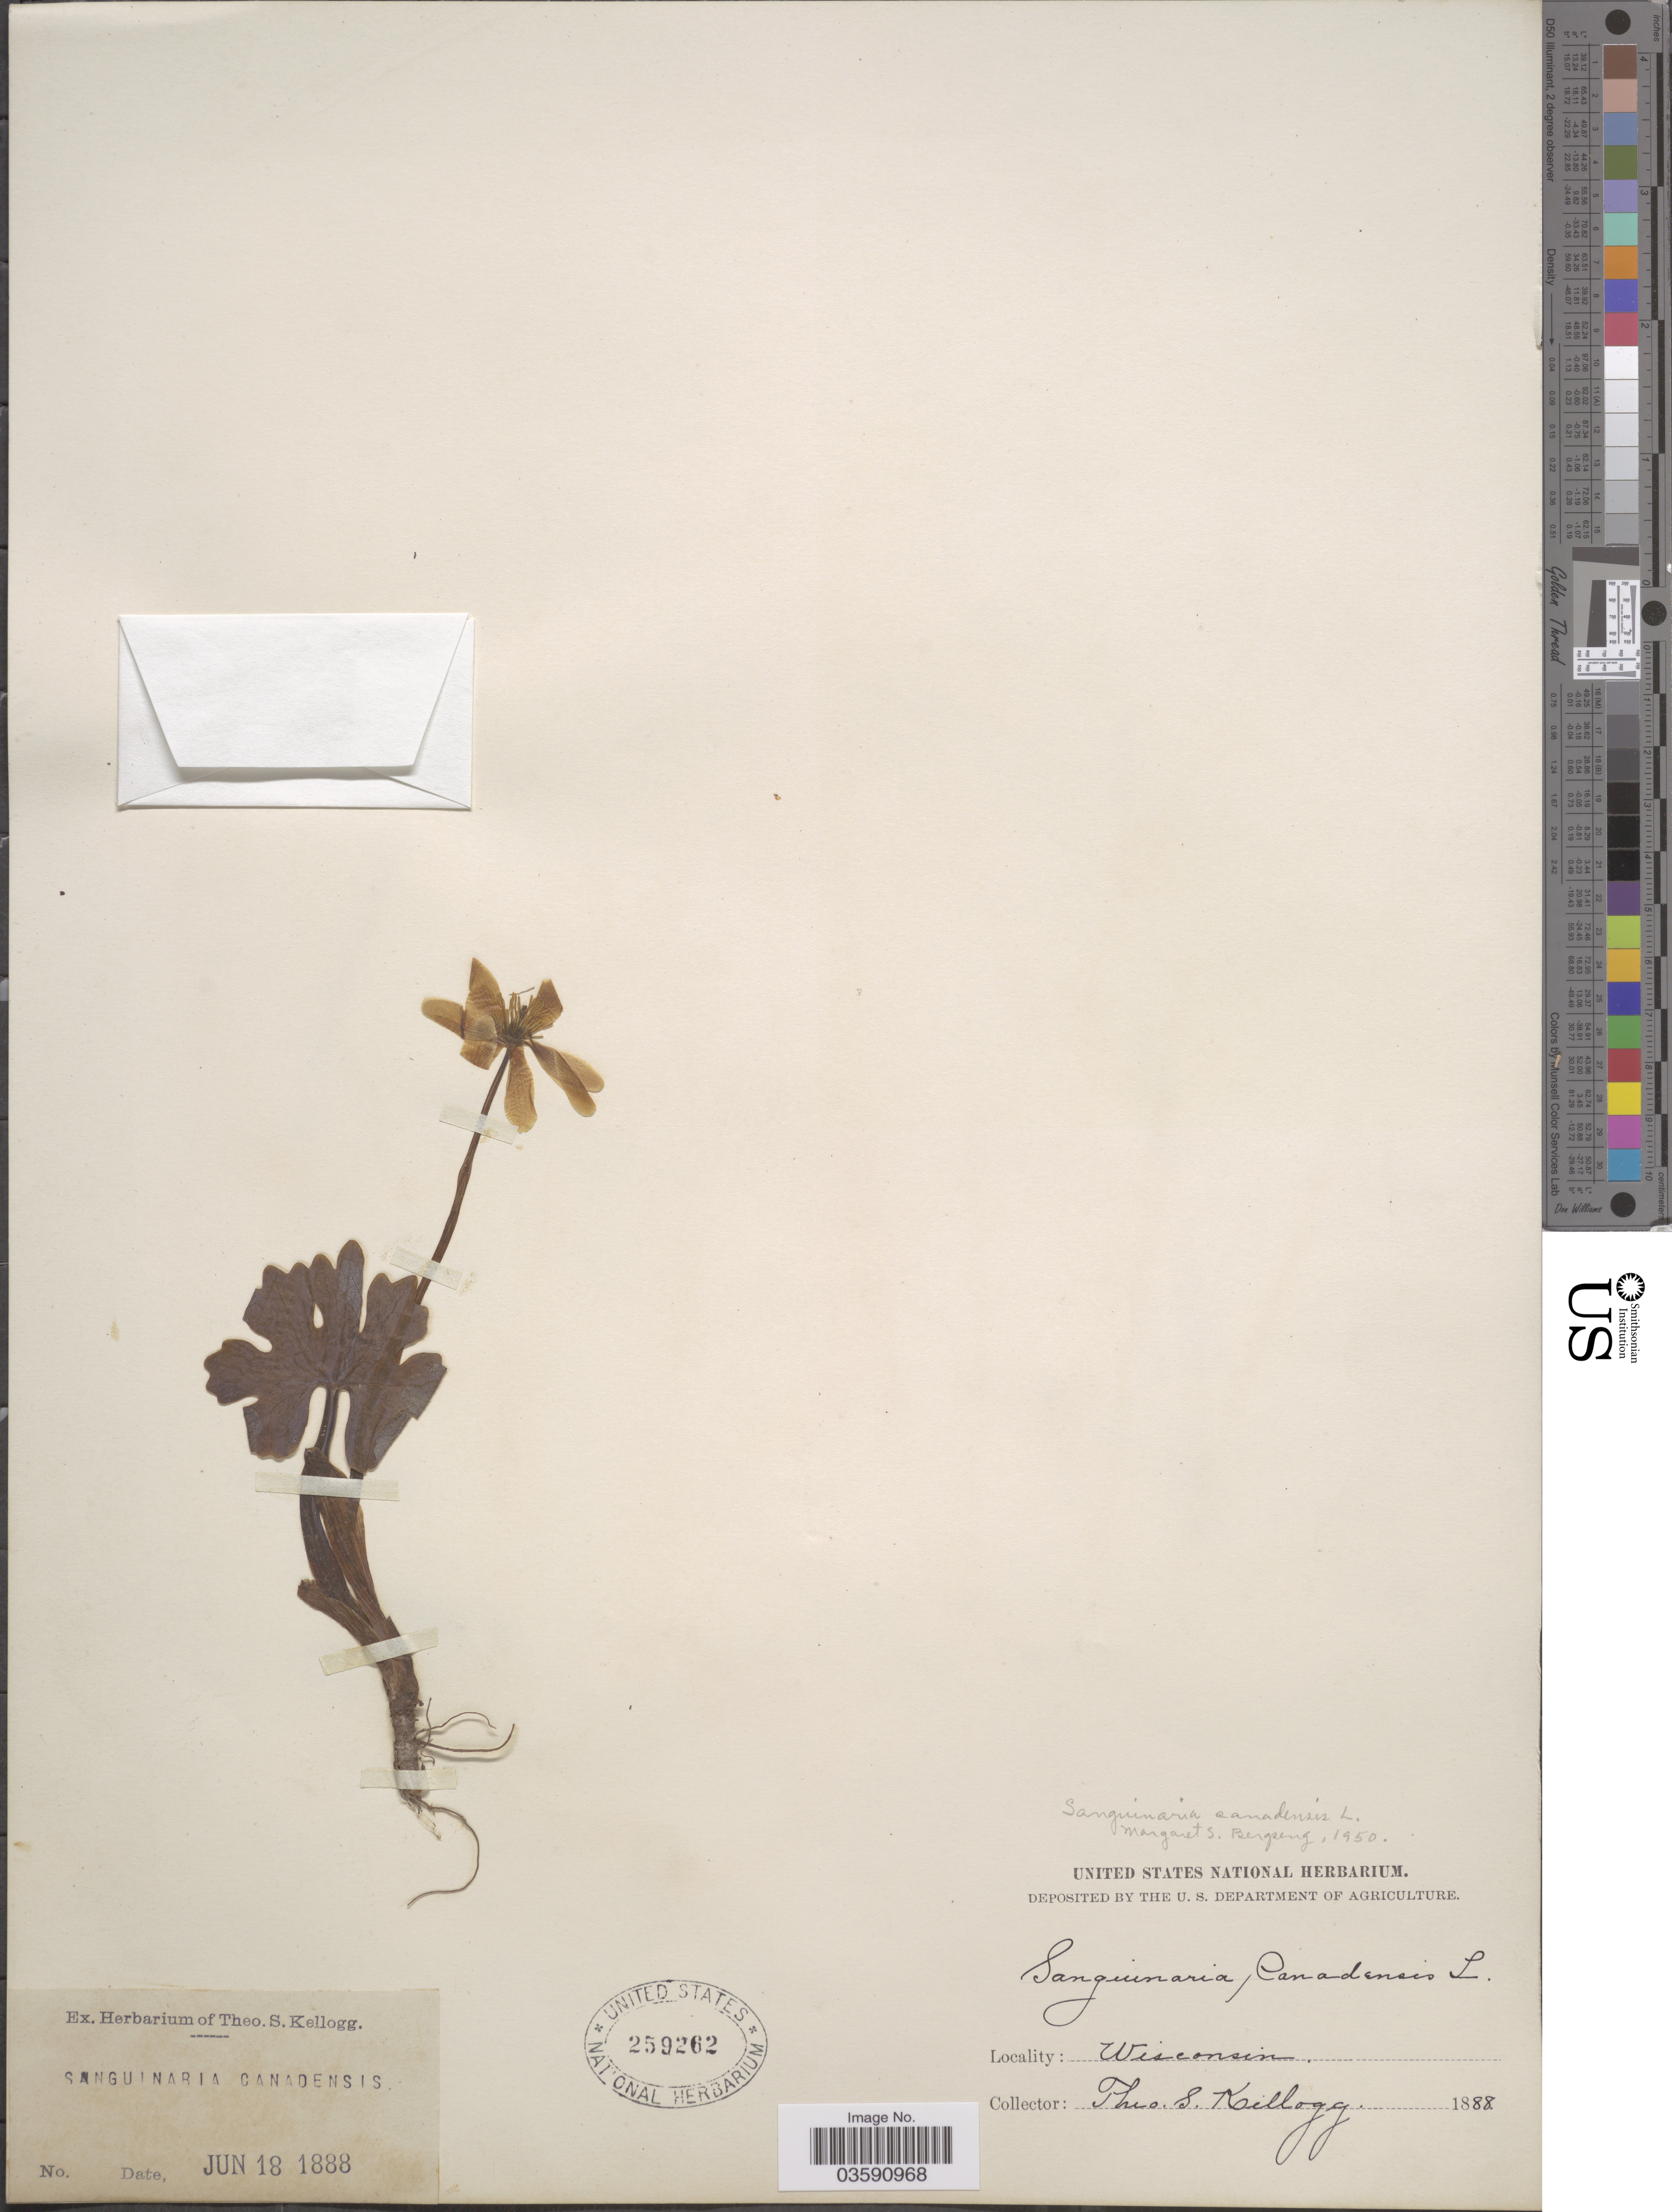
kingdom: Plantae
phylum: Tracheophyta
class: Magnoliopsida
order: Ranunculales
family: Papaveraceae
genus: Sanguinaria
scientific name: Sanguinaria canadensis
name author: L.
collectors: T. S. Kellogg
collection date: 1888-06-18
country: United States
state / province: Wisconsin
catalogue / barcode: US 259262